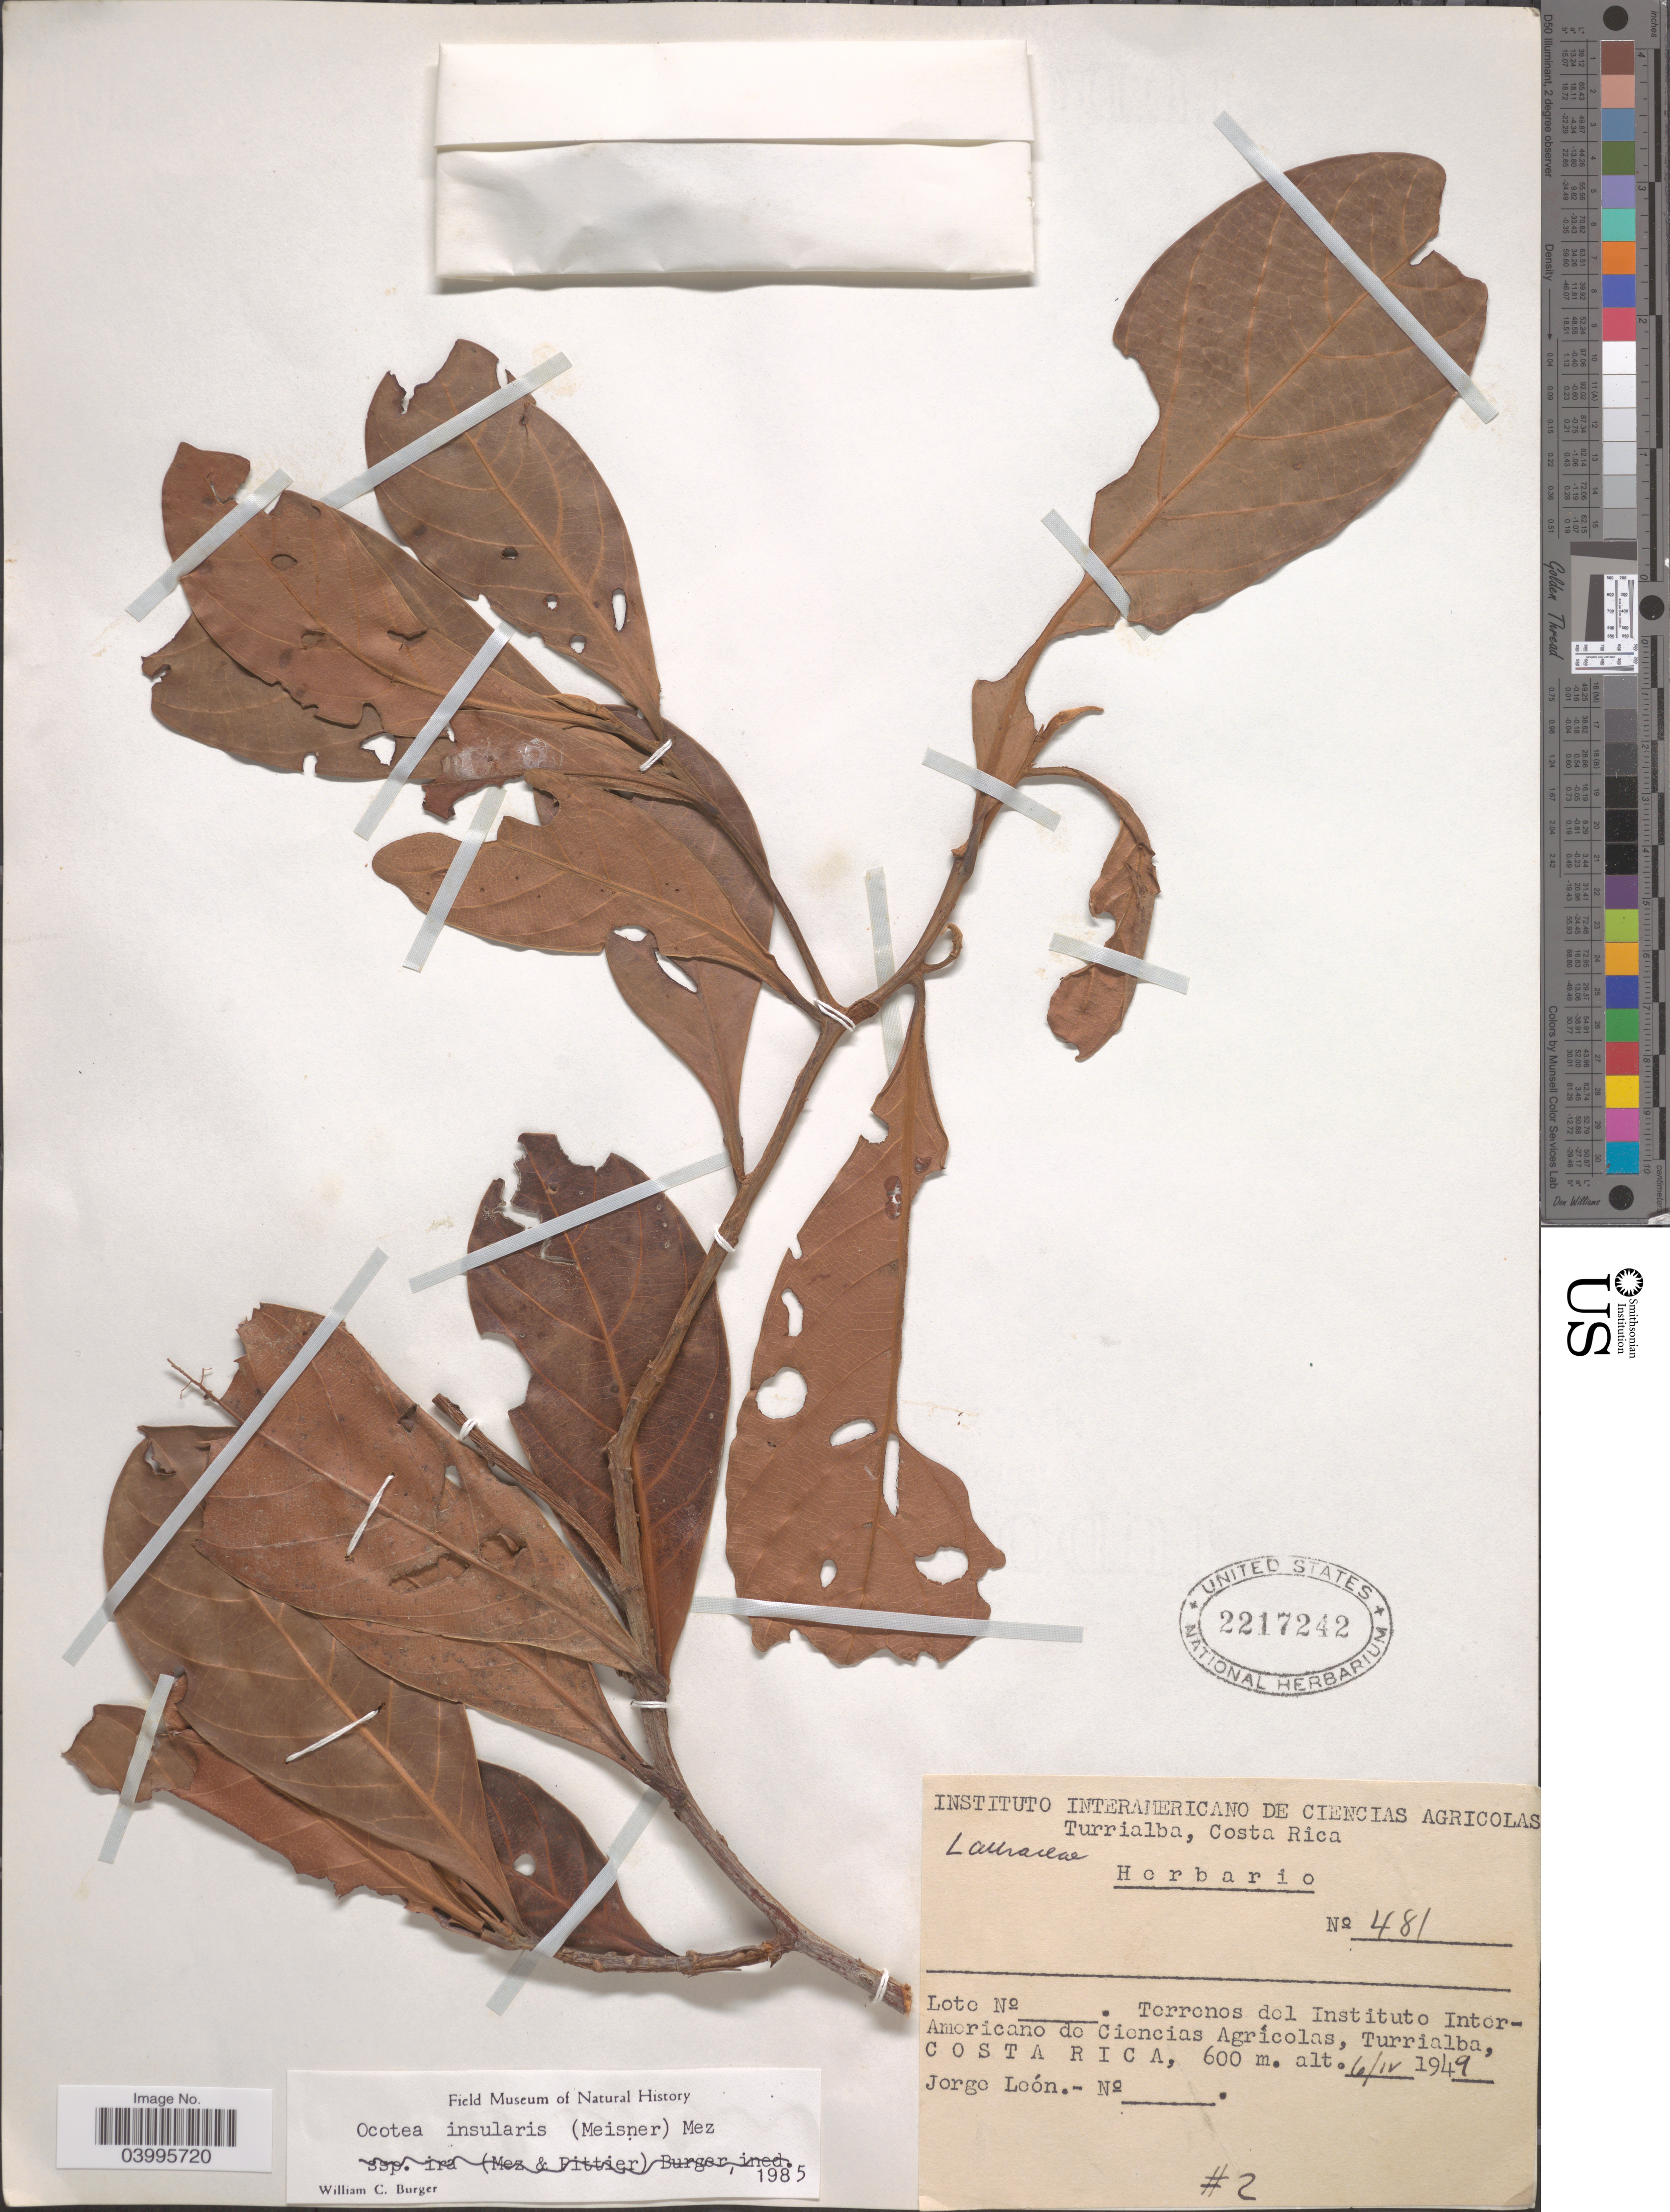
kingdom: Plantae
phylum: Tracheophyta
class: Magnoliopsida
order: Laurales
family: Lauraceae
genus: Ocotea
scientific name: Ocotea insularis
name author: (Meisn.) Mez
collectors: J. León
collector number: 481/2?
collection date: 1949-04-06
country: Costa Rica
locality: Terrenos del Instituto Inter-Americano de Ciencias Agrícolas, Turrialba.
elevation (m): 600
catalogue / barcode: US 2217242